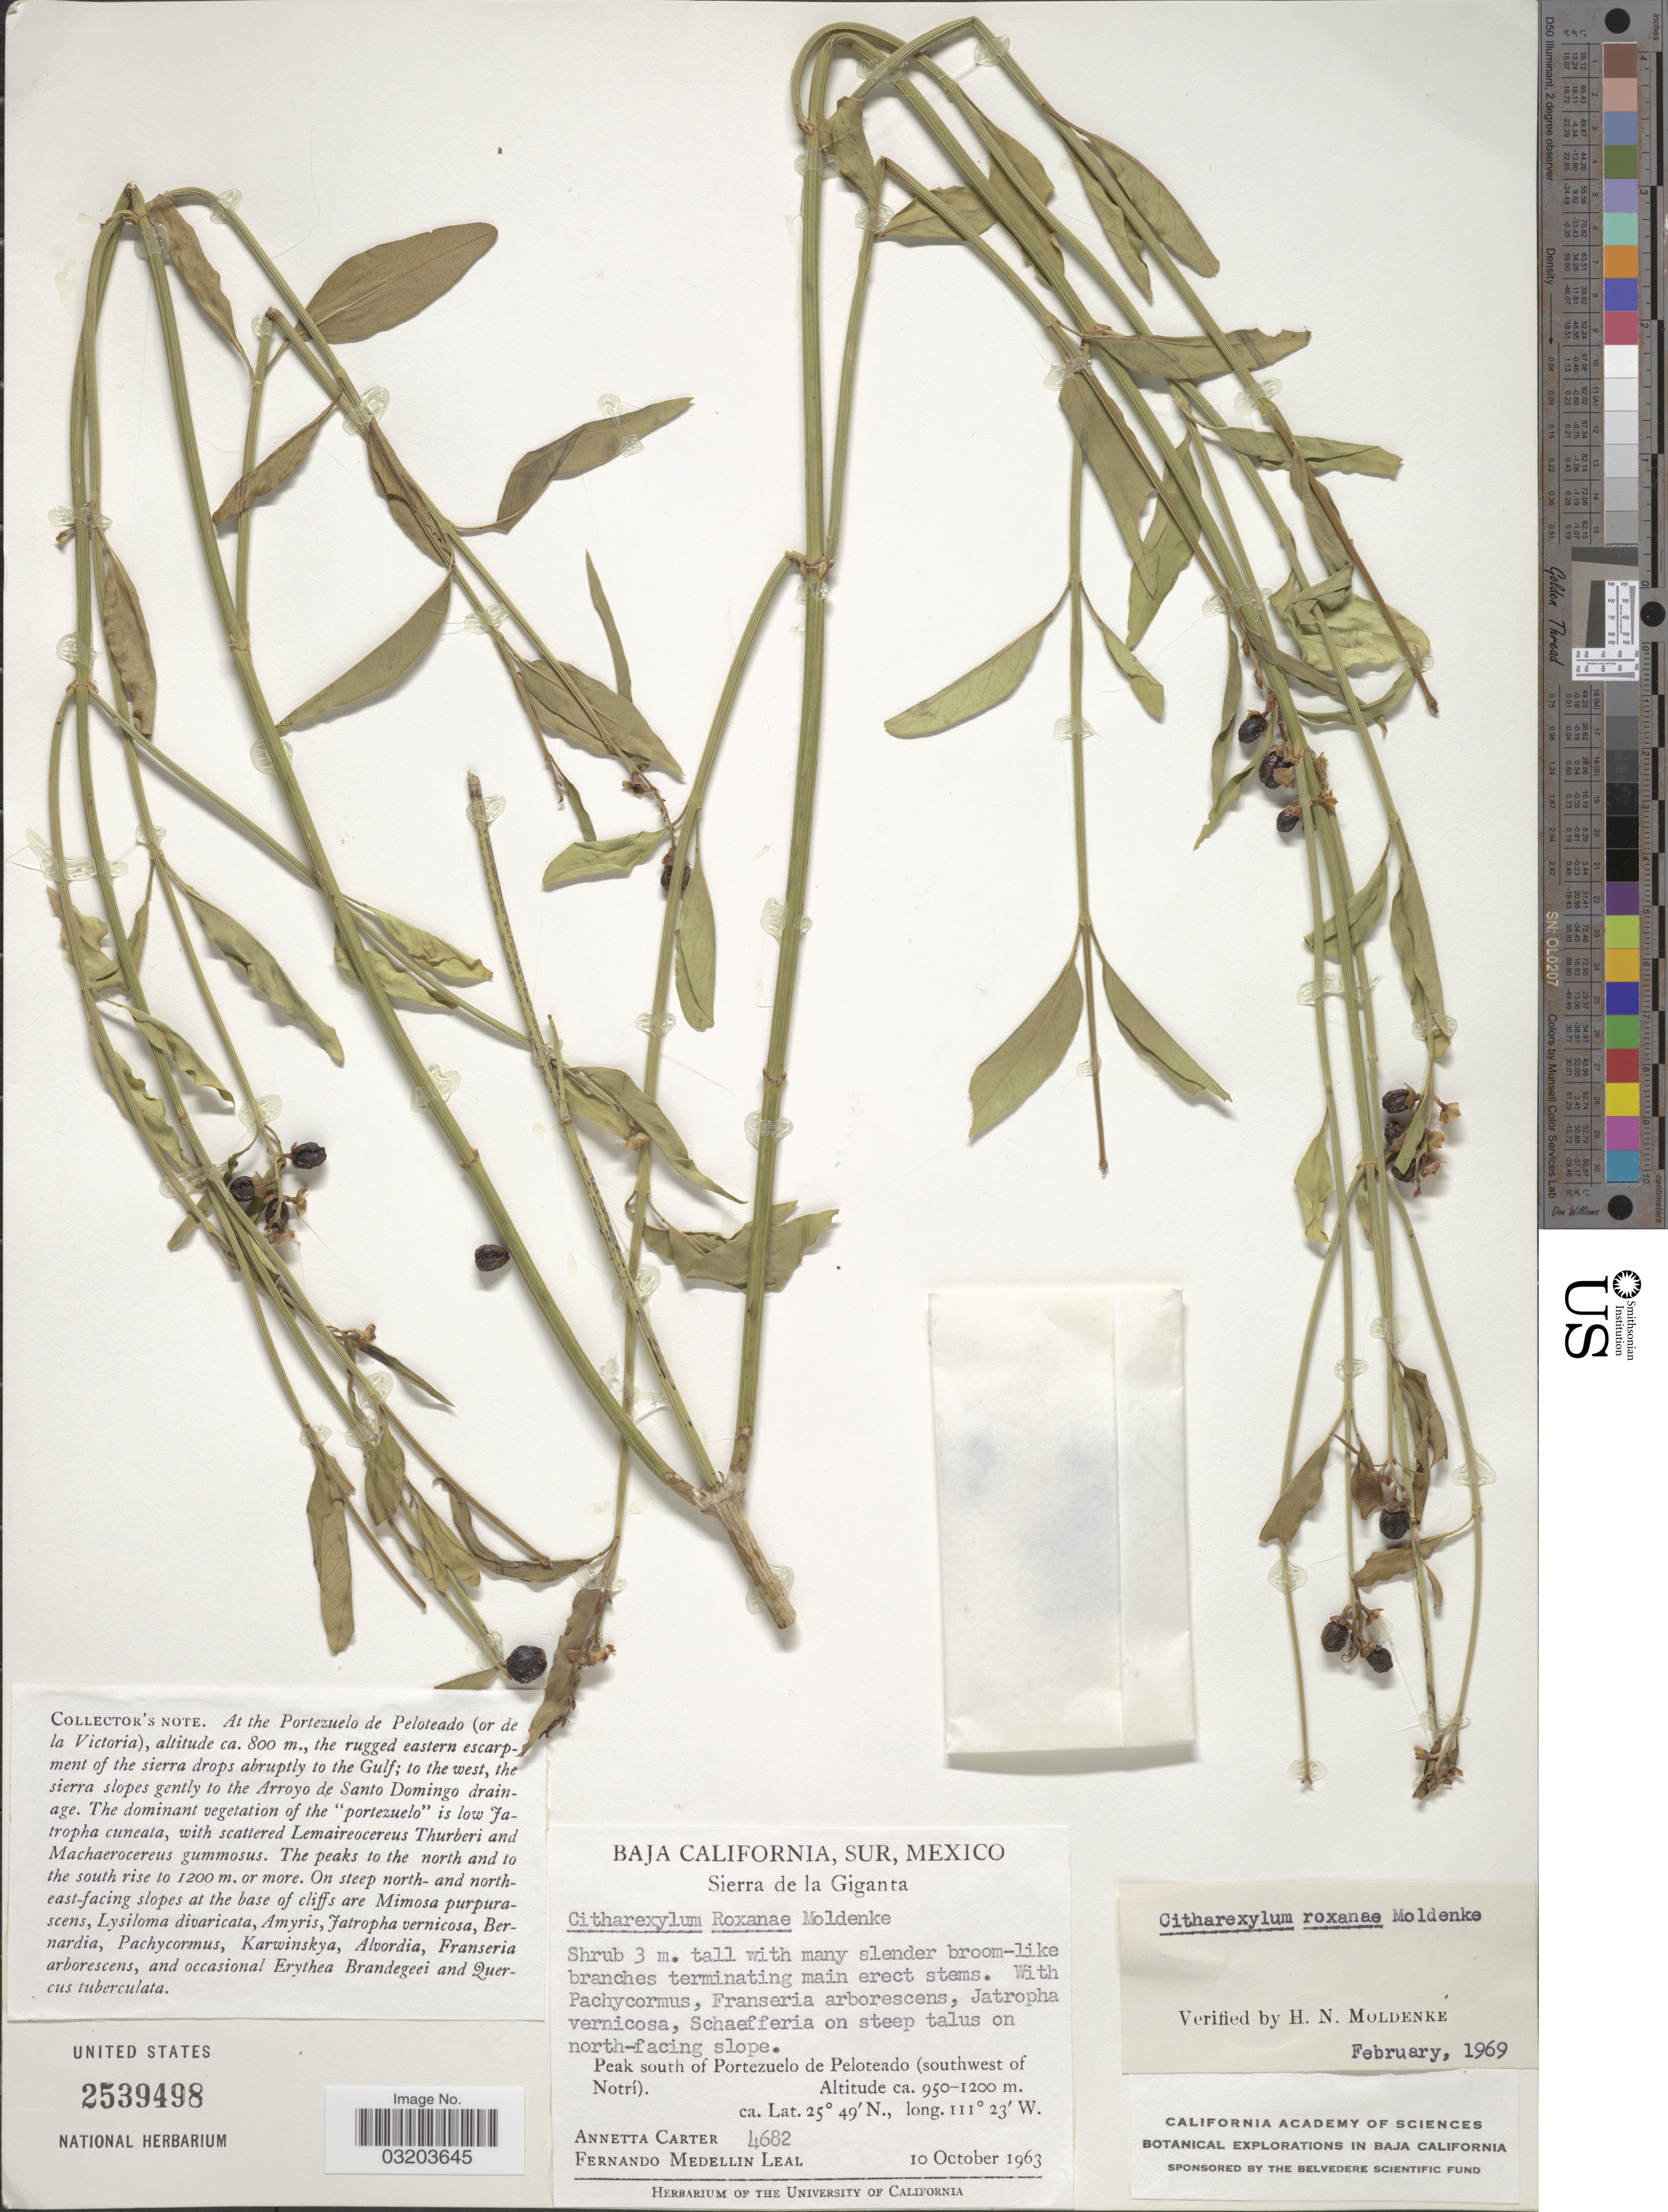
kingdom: Plantae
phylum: Tracheophyta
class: Magnoliopsida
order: Lamiales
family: Verbenaceae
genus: Citharexylum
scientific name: Citharexylum roxanae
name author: Moldenke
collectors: A. Carter & F. M. Leal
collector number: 4682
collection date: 1963-10-10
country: Mexico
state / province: Baja California Sur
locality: Baja California, Sur. Sierra de la Giganta. Peak south of Portezuelo de Peloteado (southwest of Notrí).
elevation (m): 950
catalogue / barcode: US 2539498